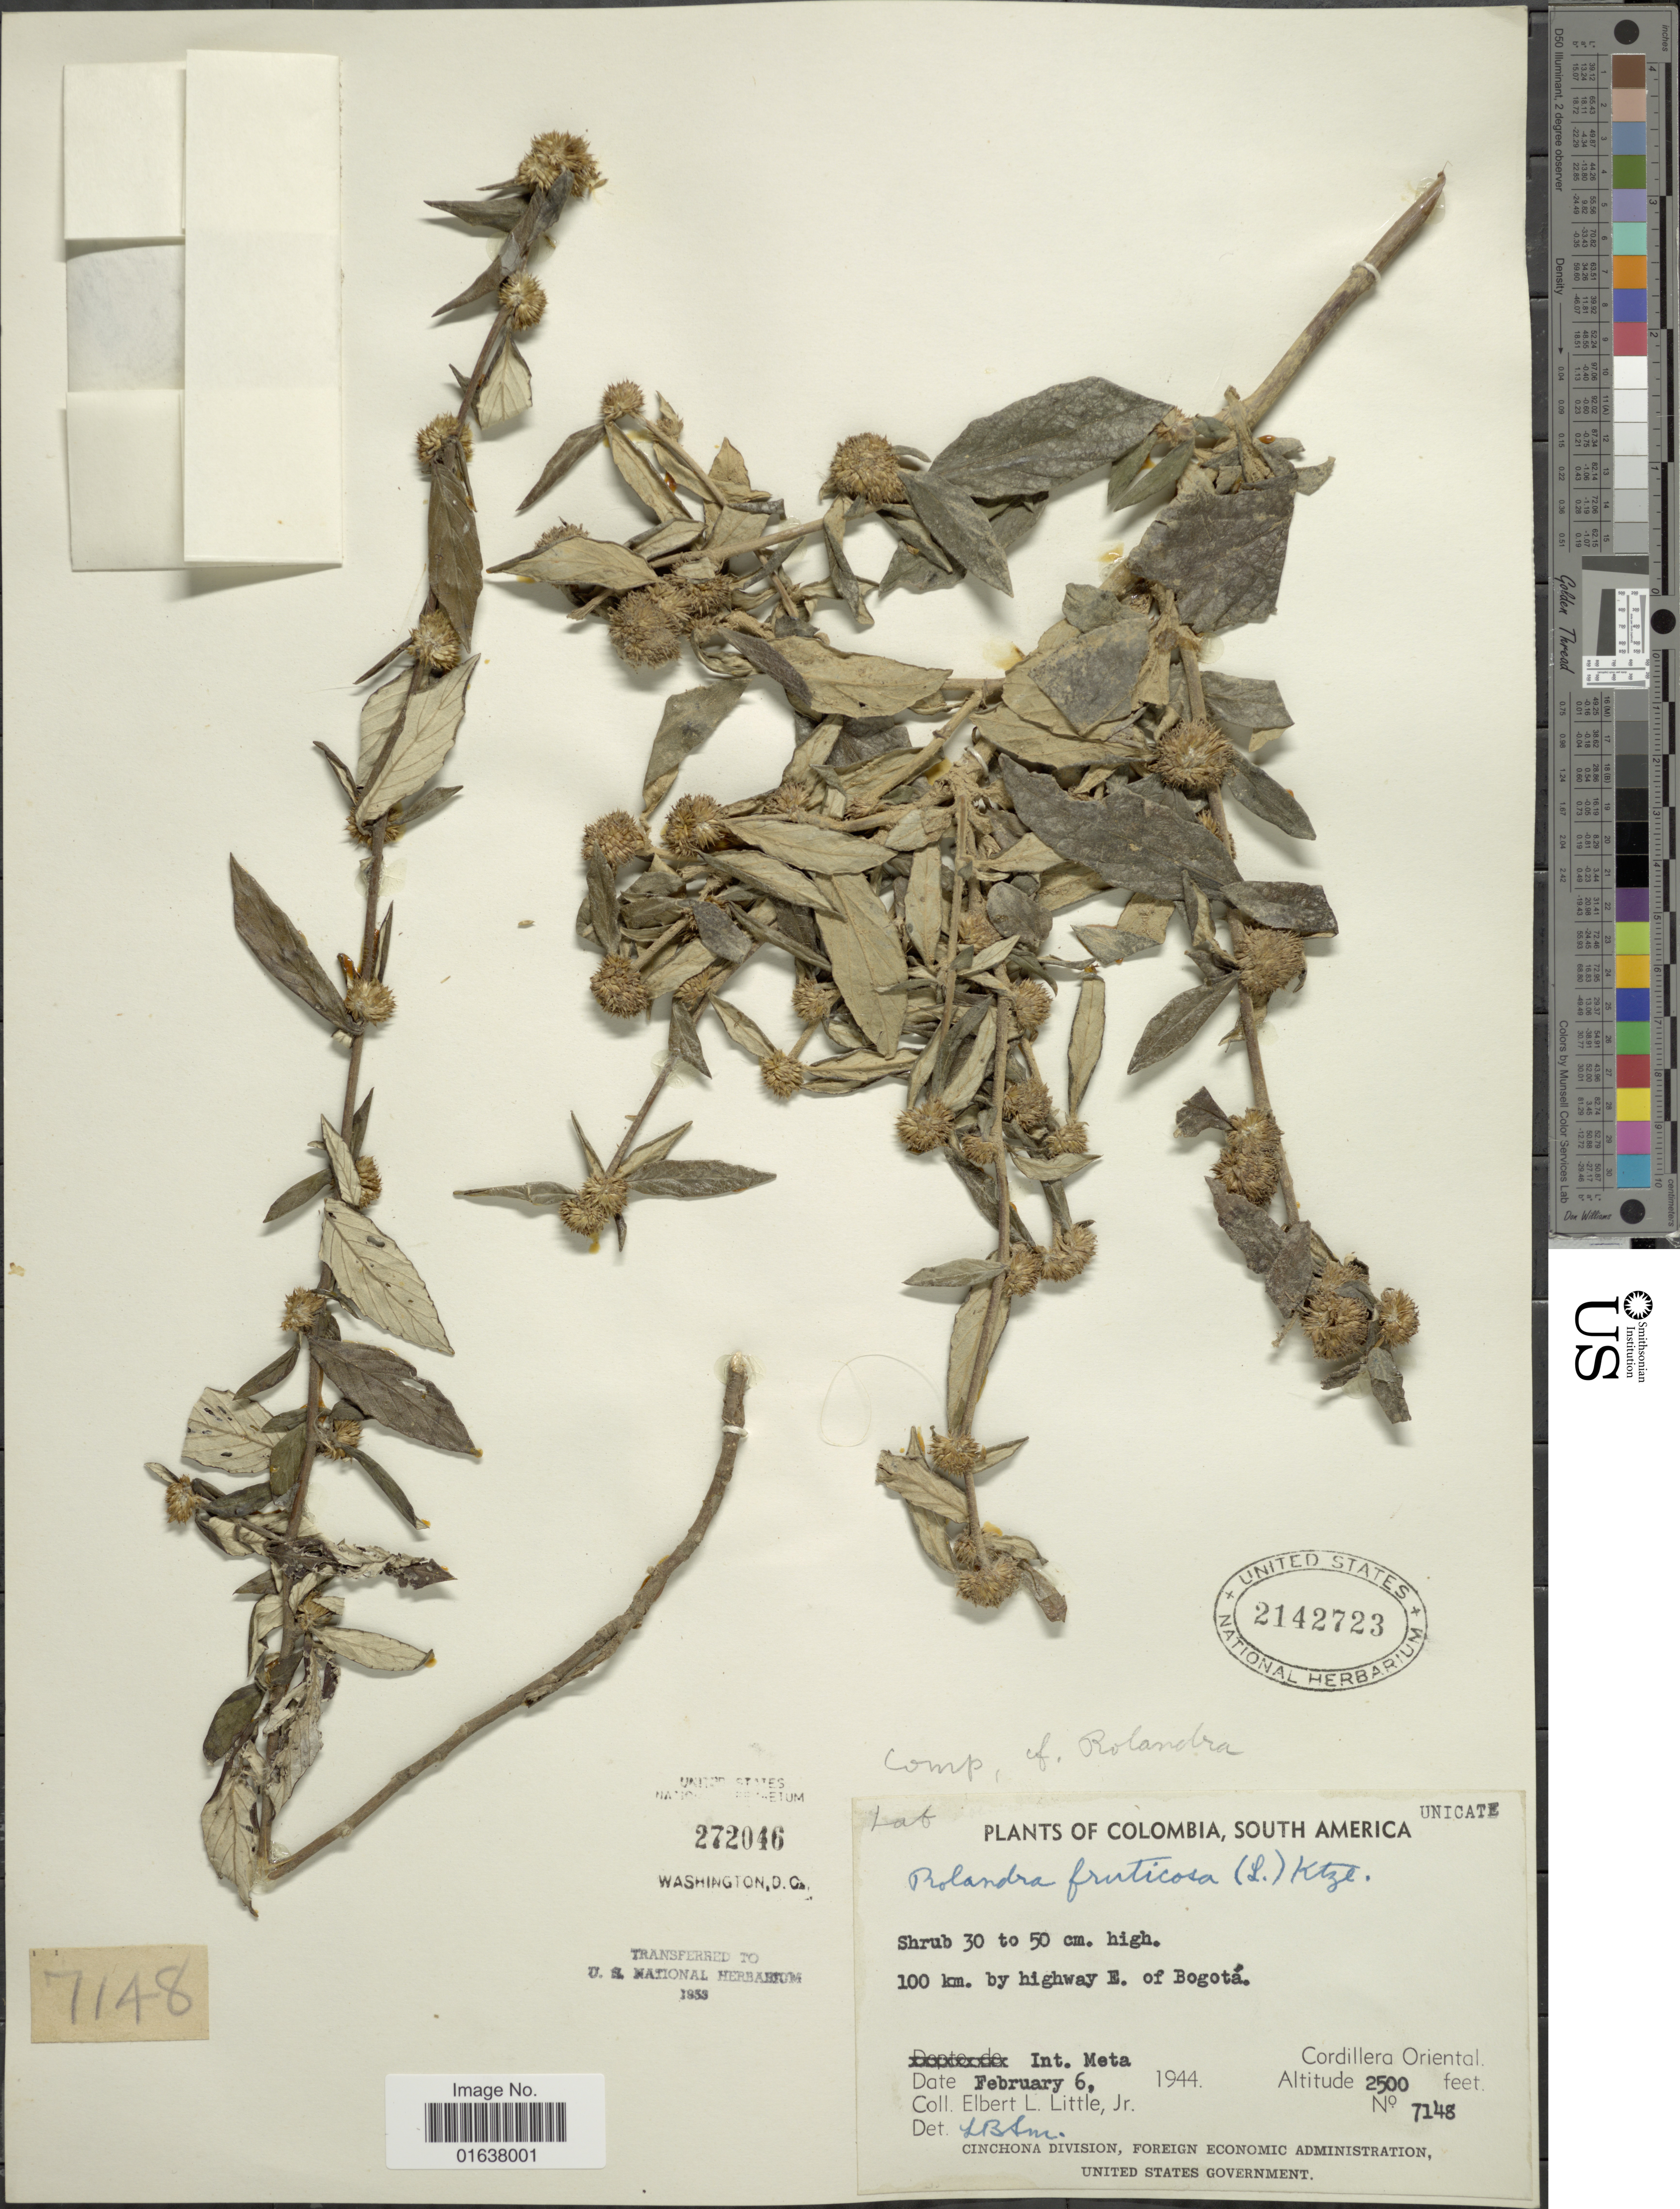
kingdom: Plantae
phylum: Tracheophyta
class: Magnoliopsida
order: Asterales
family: Asteraceae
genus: Rolandra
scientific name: Rolandra fruticosa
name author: (L.) Kuntze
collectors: E. L. Little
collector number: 7148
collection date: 1944-02-06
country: Colombia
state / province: Meta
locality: Int. Meta. Cordillera Oriental, 100 km. by highway E. of Bogota.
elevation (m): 762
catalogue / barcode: US 2142723